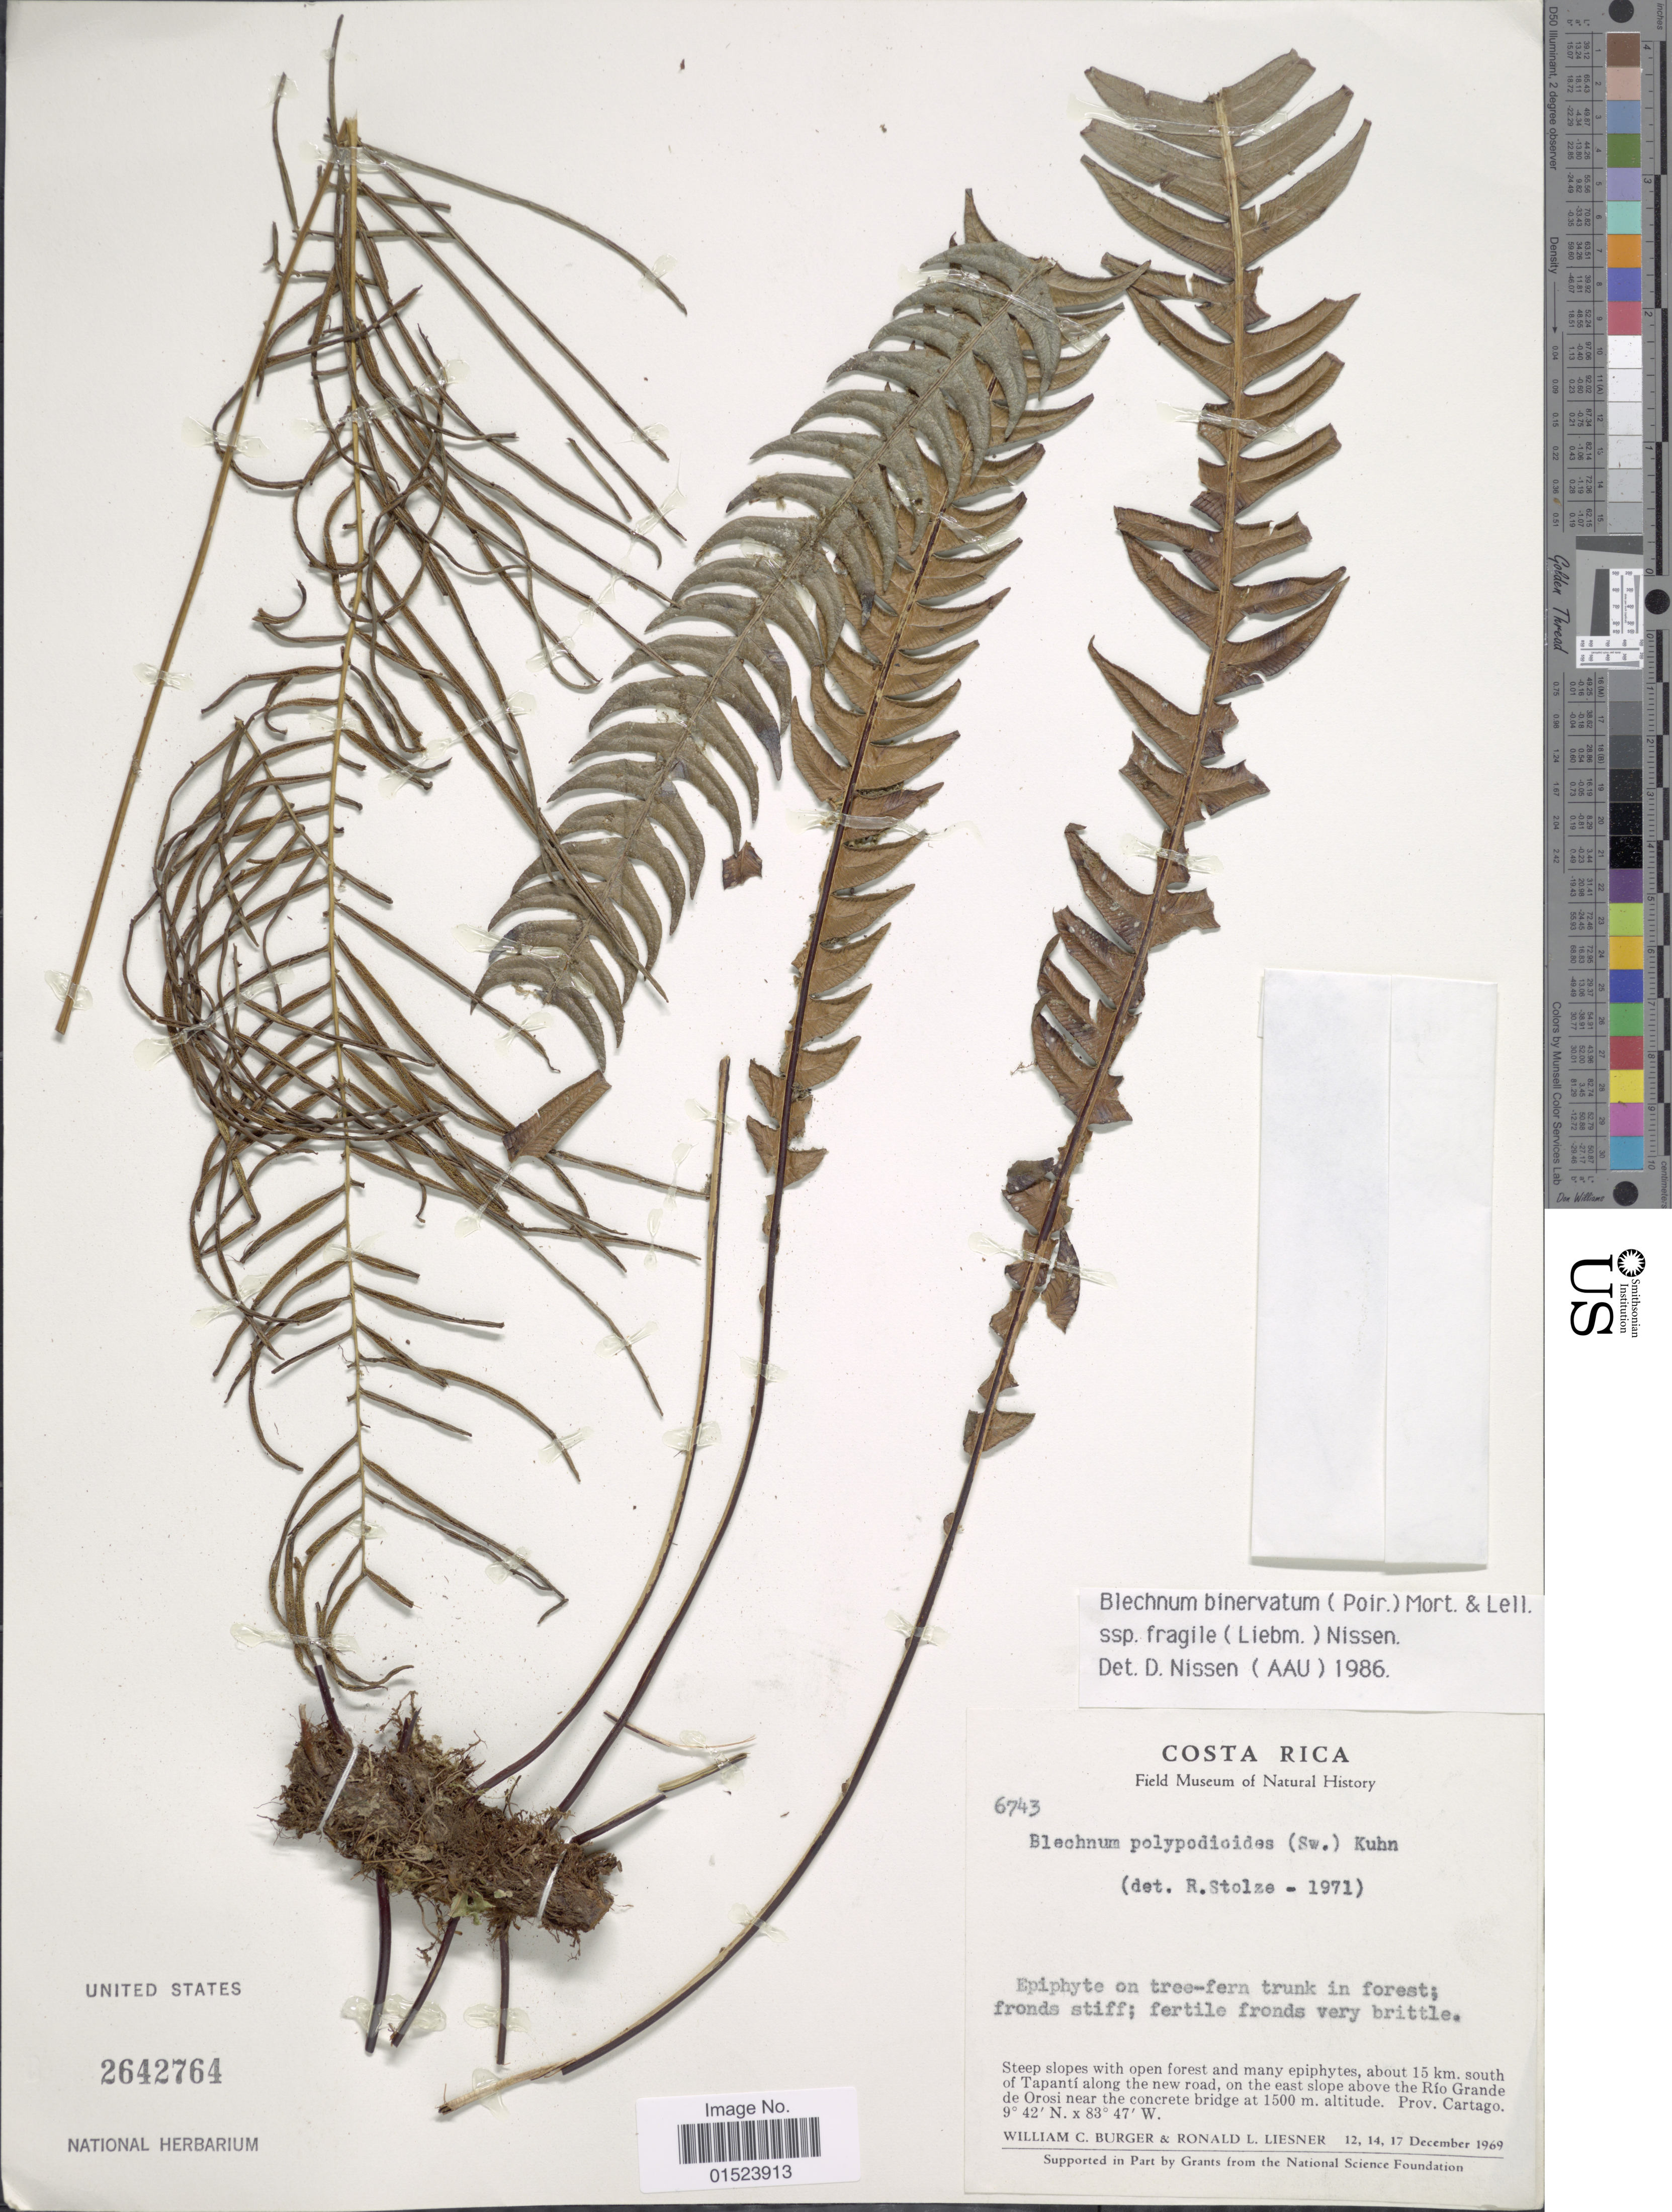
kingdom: Plantae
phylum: Tracheophyta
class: Polypodiopsida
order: Polypodiales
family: Blechnaceae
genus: Blechnum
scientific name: Blechnum fragile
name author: (Liebm.) C.V. Morton & Lellinger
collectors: W. Burger & R. L. Liesner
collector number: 6743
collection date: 1969-12-12/1969-12-17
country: Costa Rica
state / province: Cartago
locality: Steep slopes with open forest and many epiphytes, about 15 km. south of Tapantí along the new road, on the east slope above the Río Grande de Orosi near the concrete bridge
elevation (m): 1500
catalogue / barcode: US 2642764